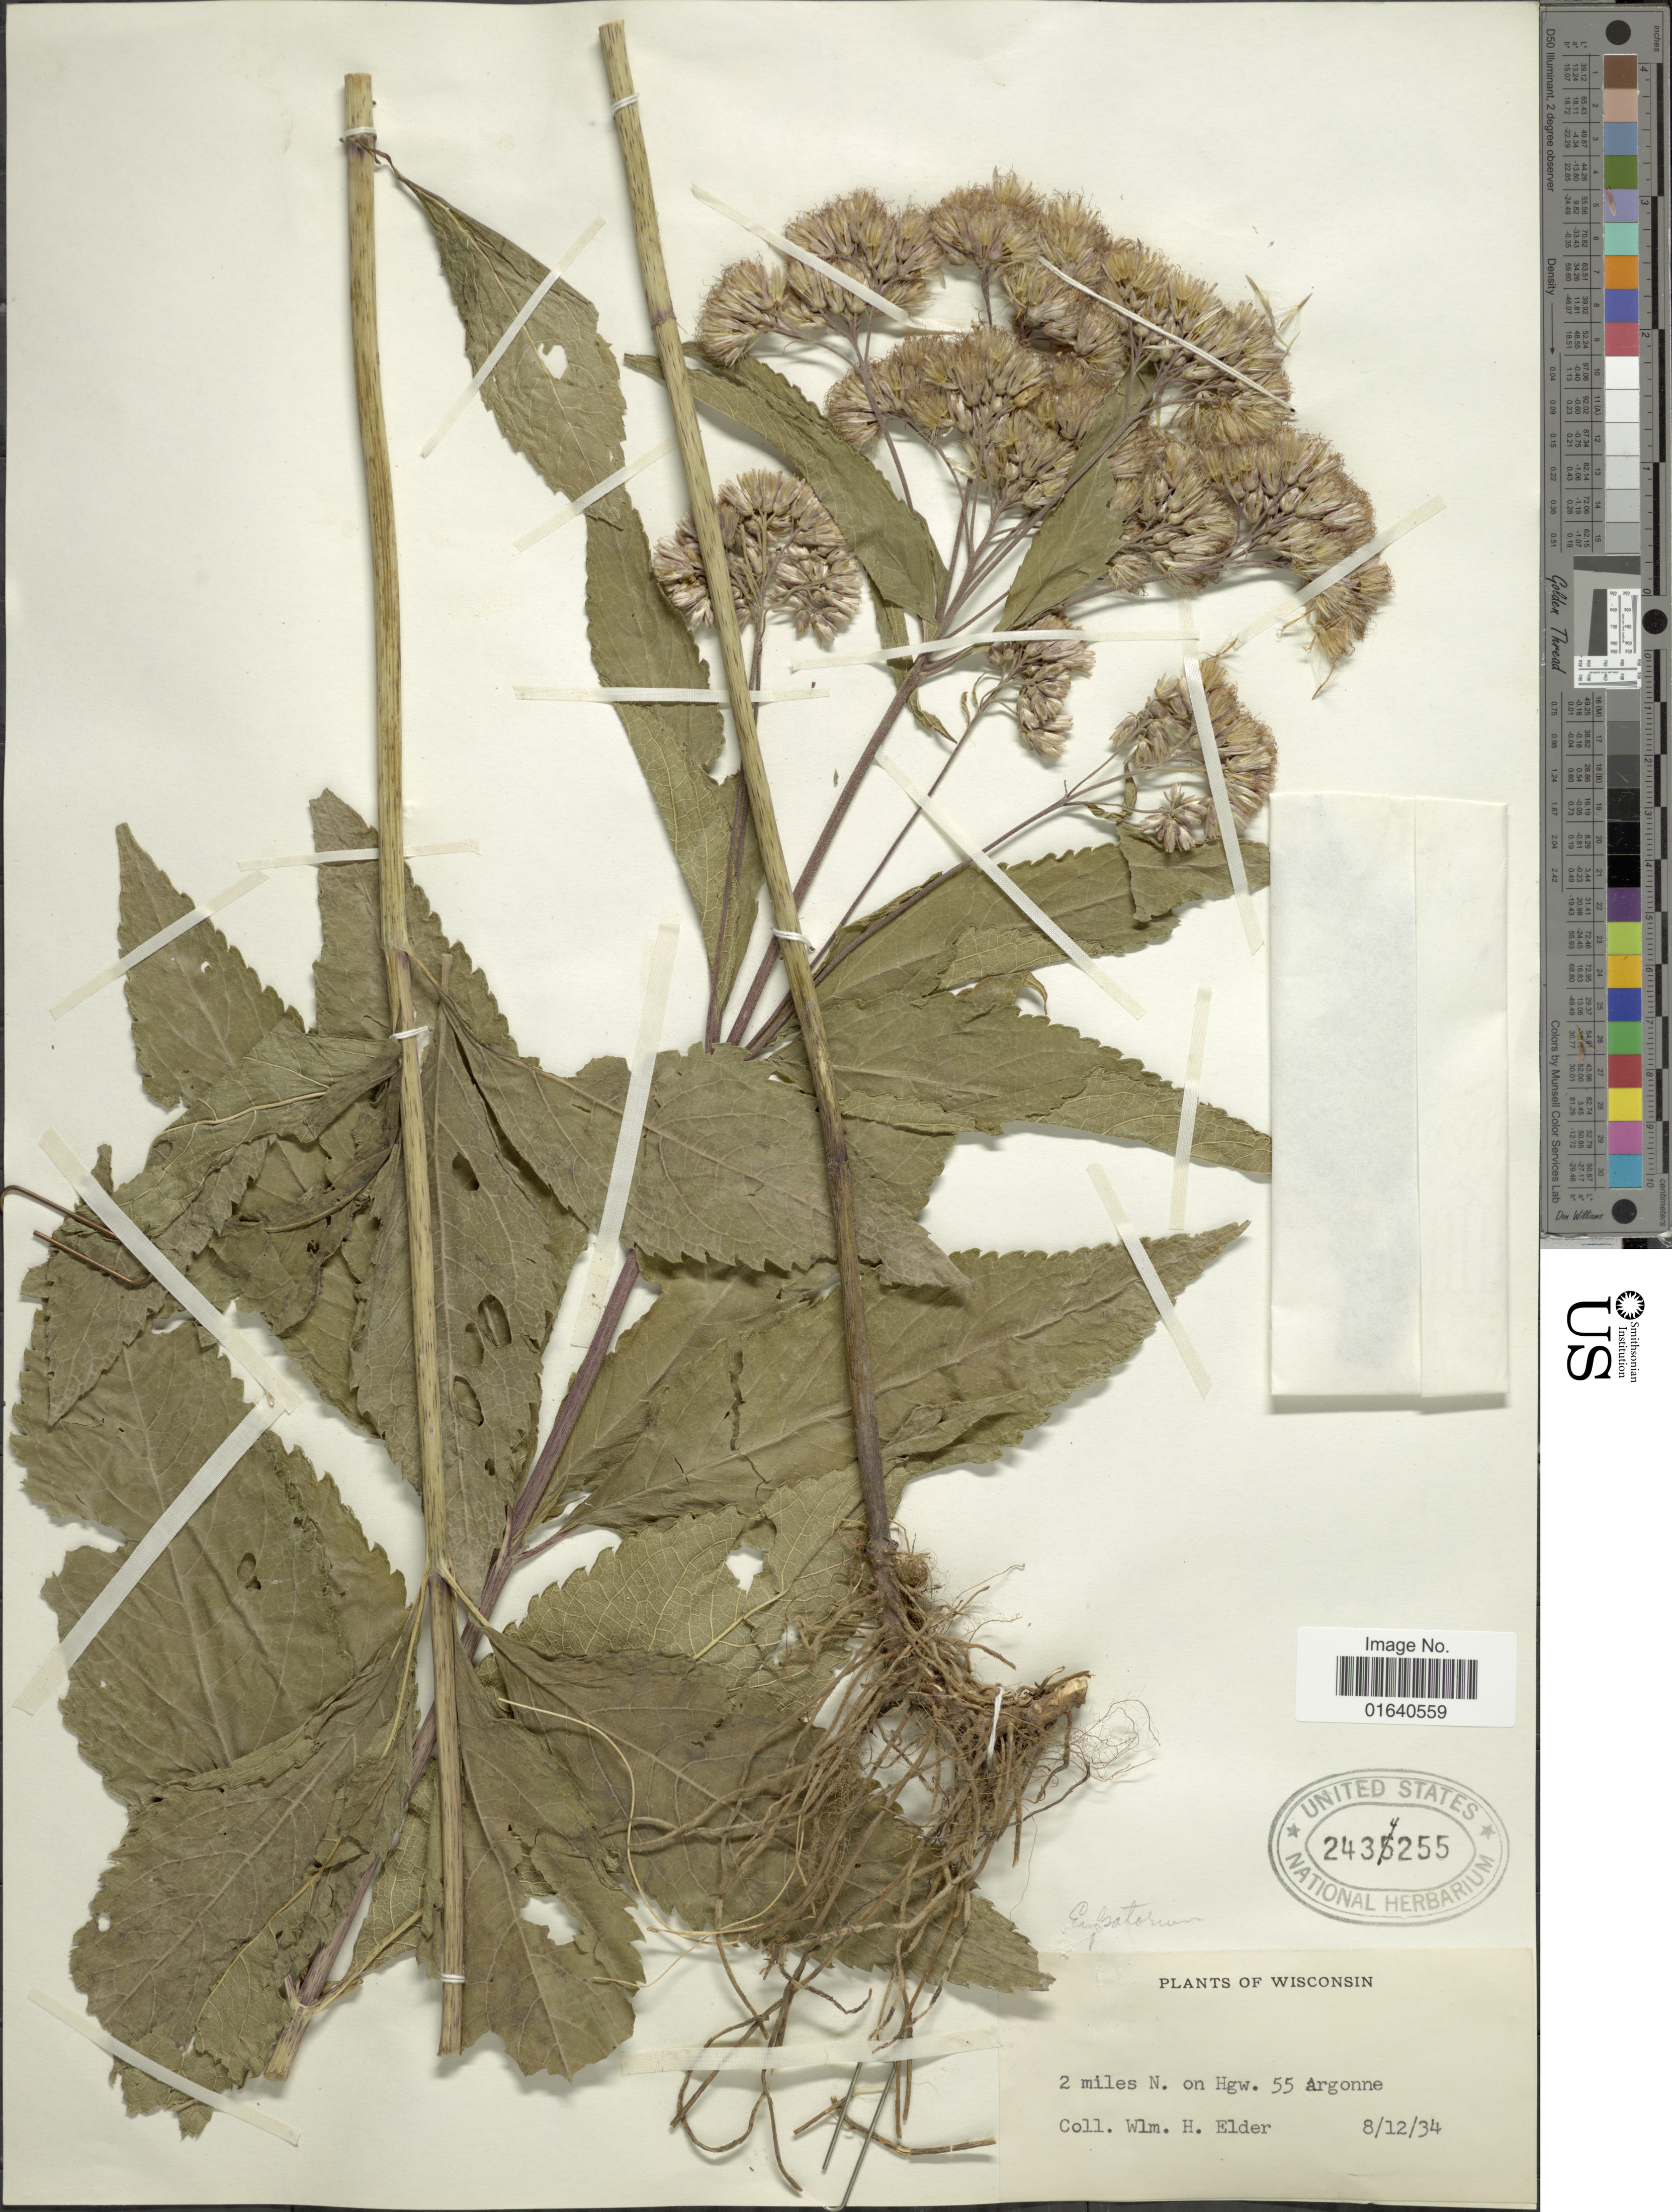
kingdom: Plantae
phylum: Tracheophyta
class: Magnoliopsida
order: Asterales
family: Asteraceae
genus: Eupatorium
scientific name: Eupatorium trifoliatum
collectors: W. Elder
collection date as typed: Transcribed d/m/y: 12/8/34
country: United States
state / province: Wisconsin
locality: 2 Miles N. of Hgw. 55 ârgonne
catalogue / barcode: US 243255